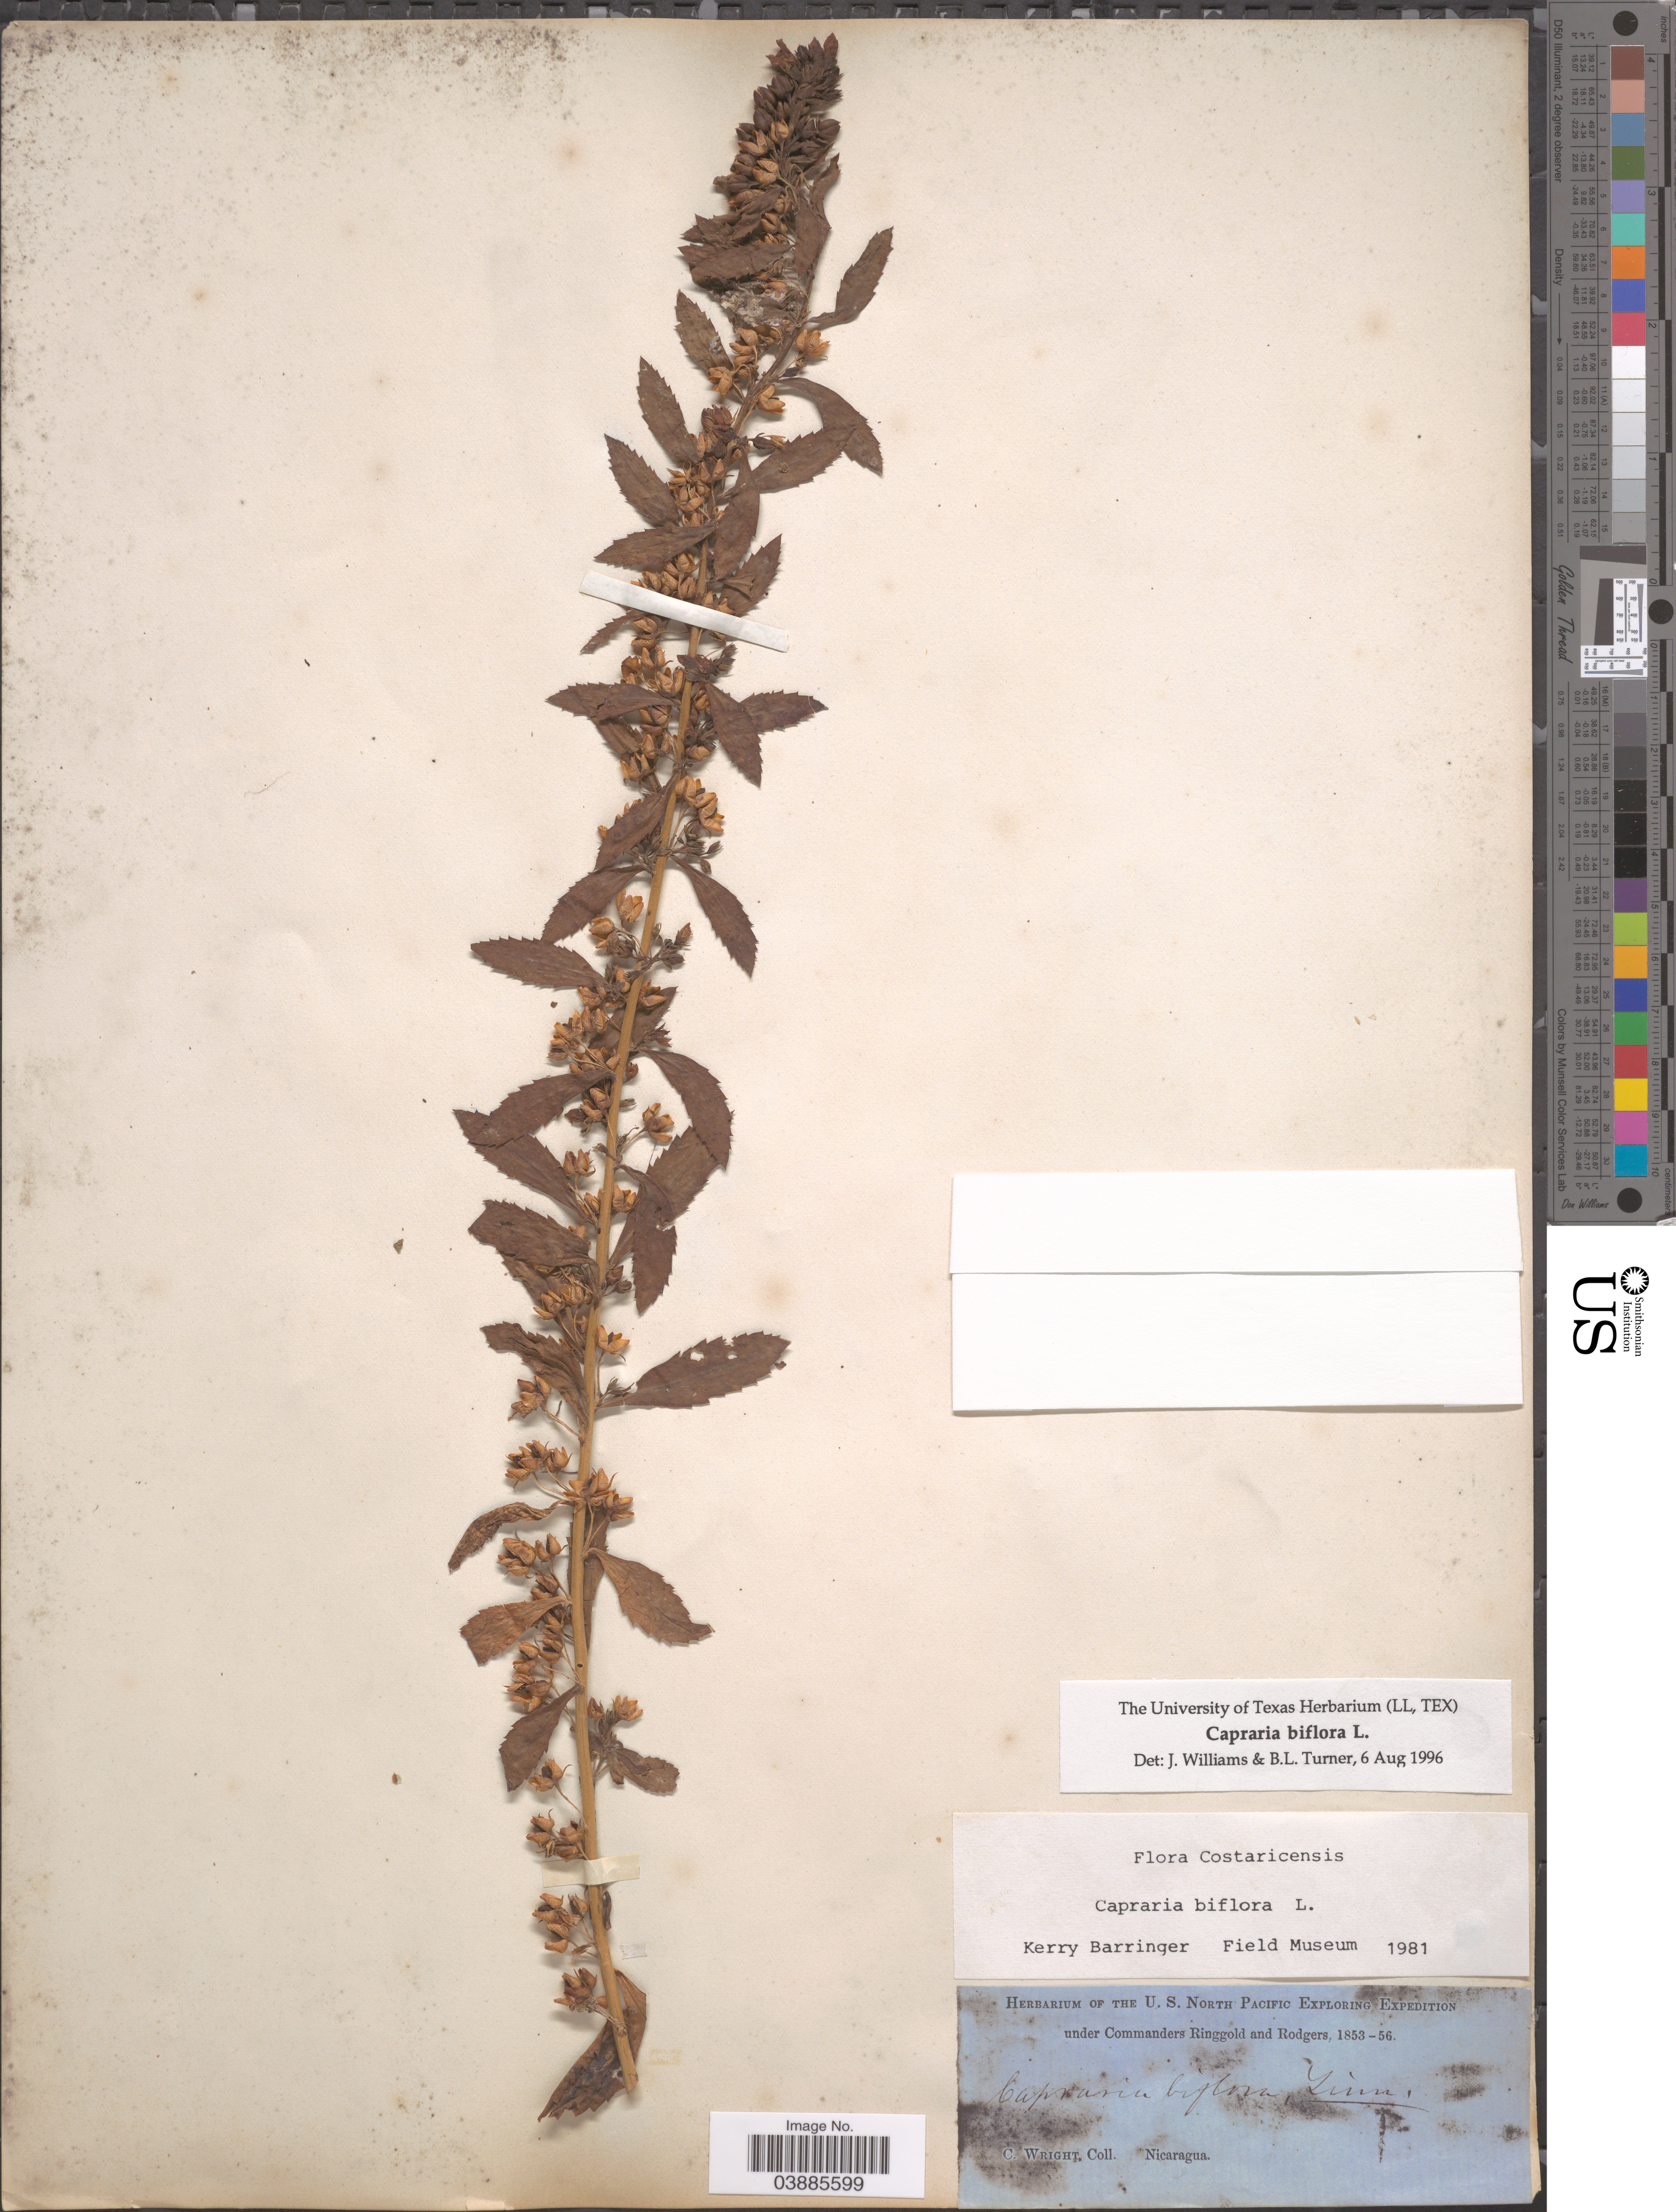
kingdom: Plantae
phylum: Tracheophyta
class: Magnoliopsida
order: Lamiales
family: Scrophulariaceae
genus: Capraria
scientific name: Capraria biflora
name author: L.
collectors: C. Wright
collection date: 1853/1856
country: Nicaragua